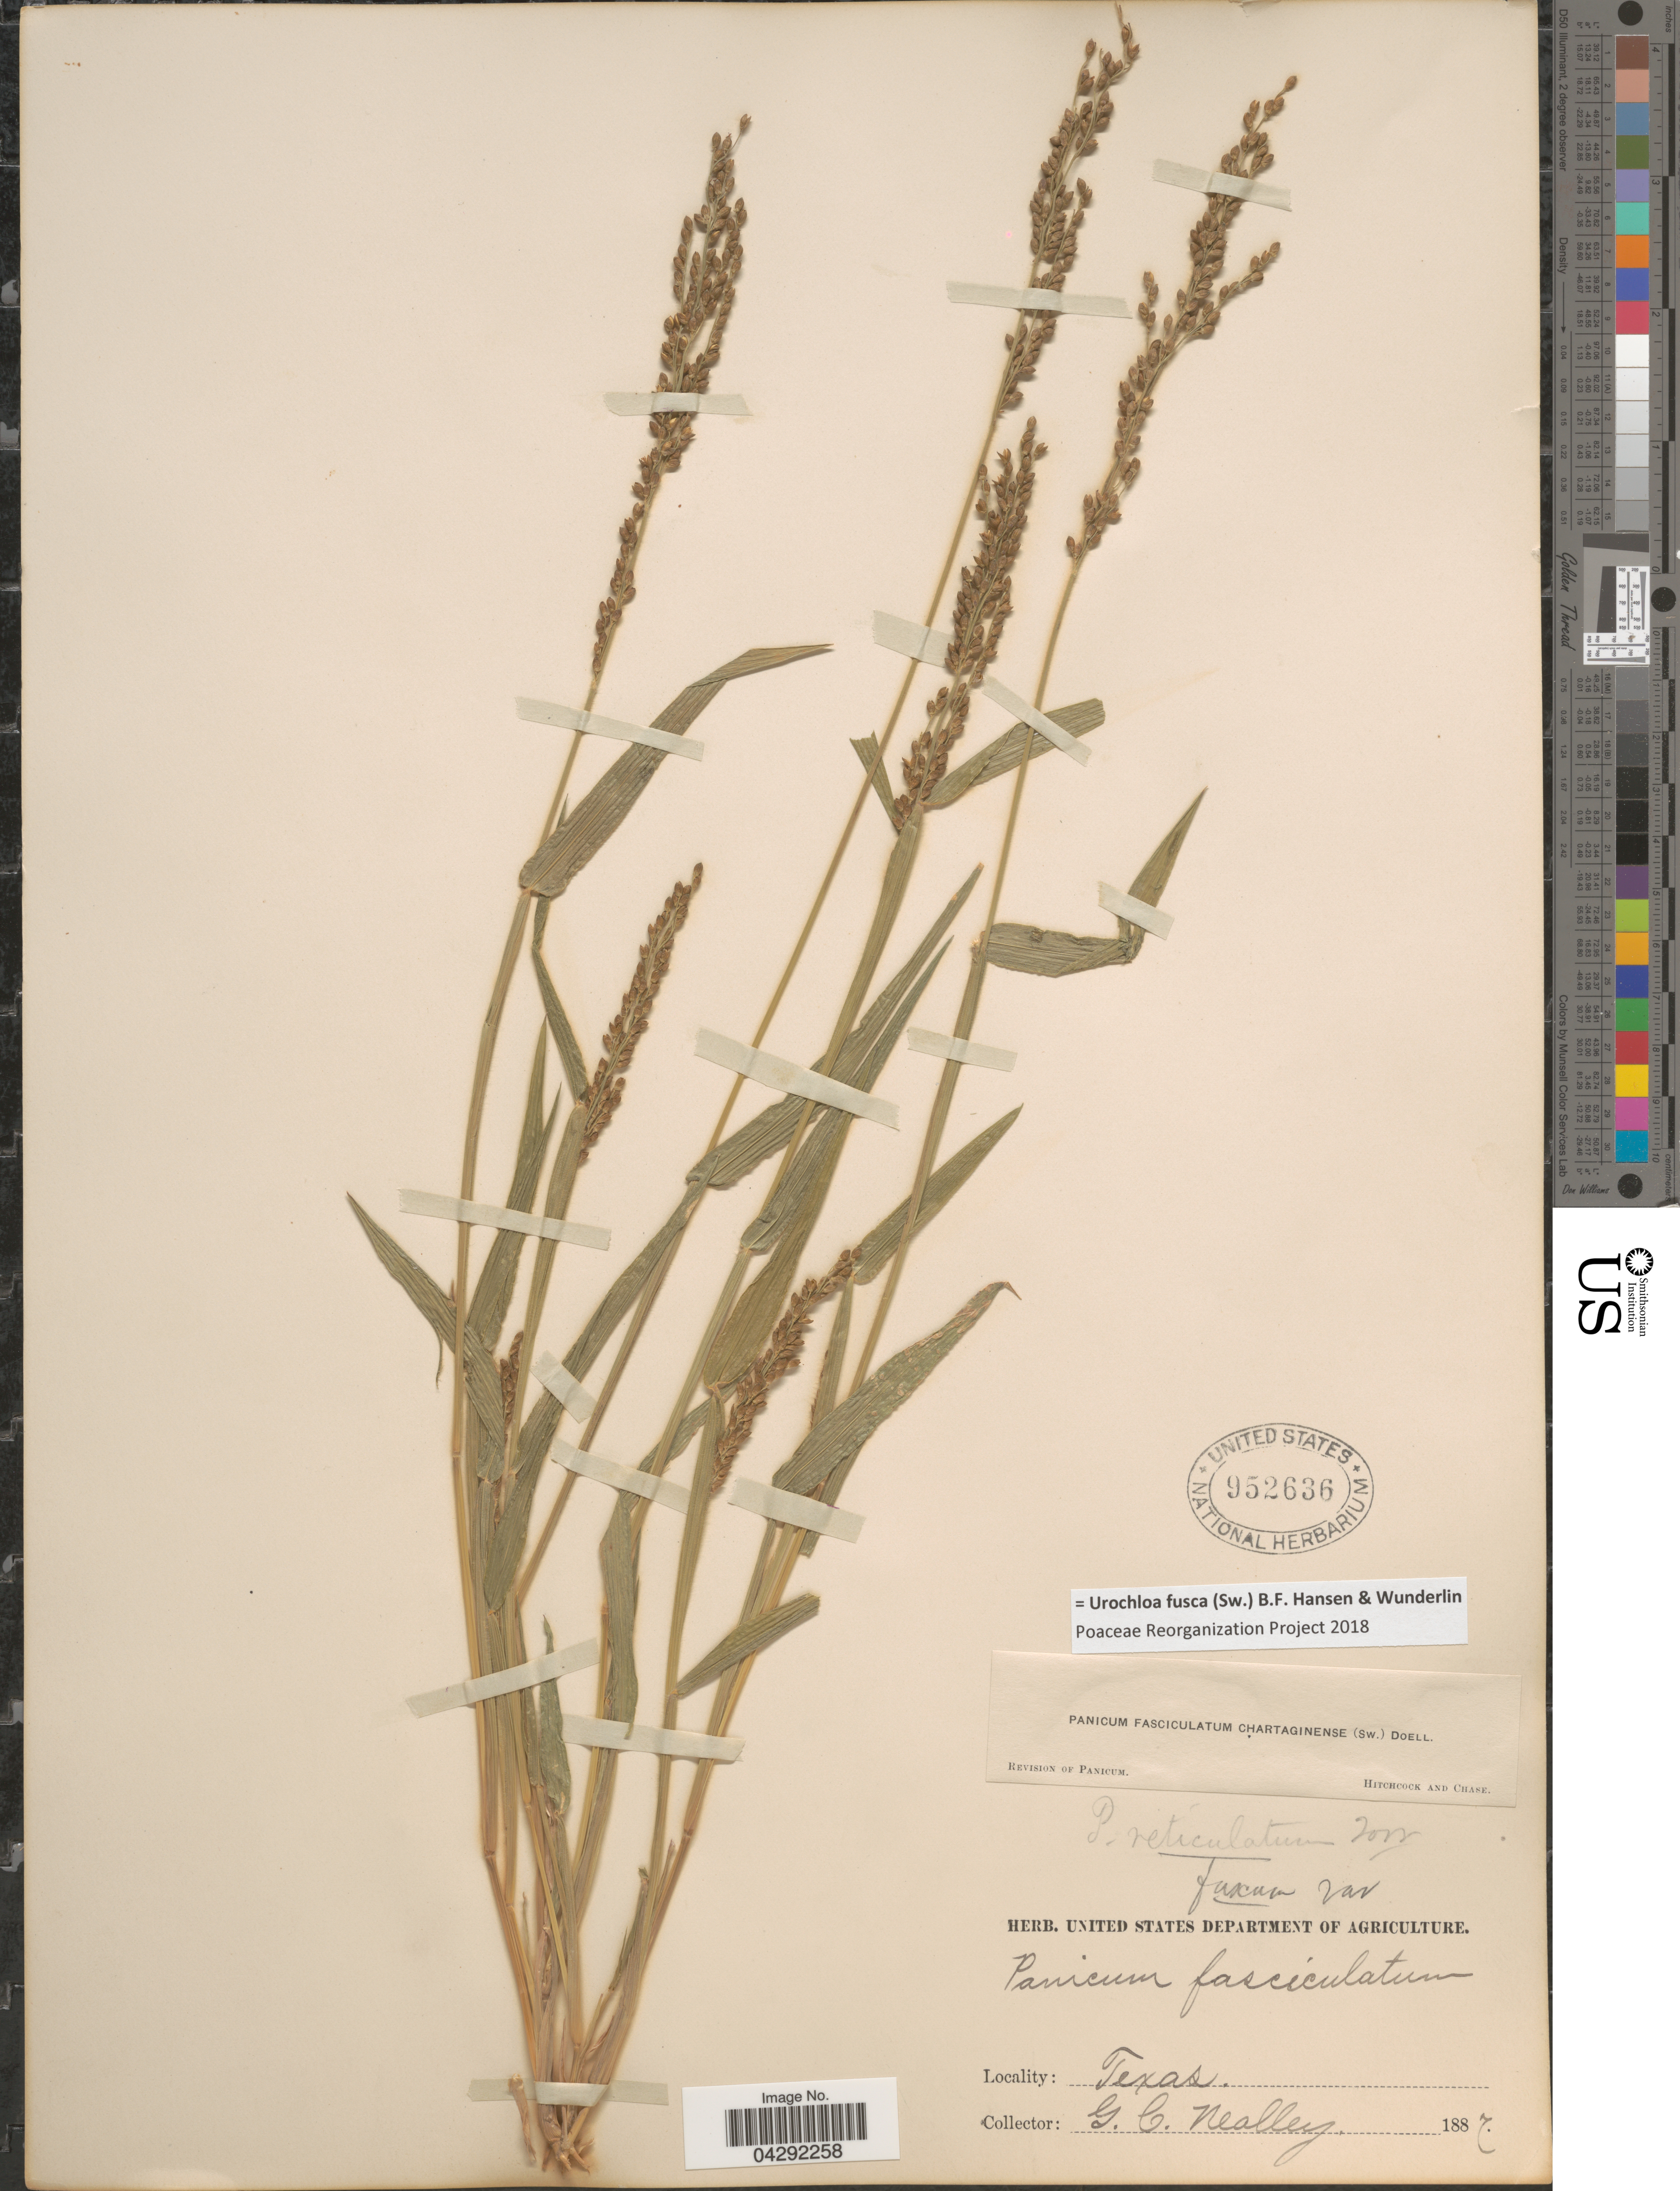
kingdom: Plantae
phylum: Tracheophyta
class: Liliopsida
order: Poales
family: Poaceae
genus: Urochloa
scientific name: Urochloa fusca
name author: (Sw.) B.F. Hansen & Wunderlin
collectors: G. C. Nealley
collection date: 1887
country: United States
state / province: Texas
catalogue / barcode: US 952636